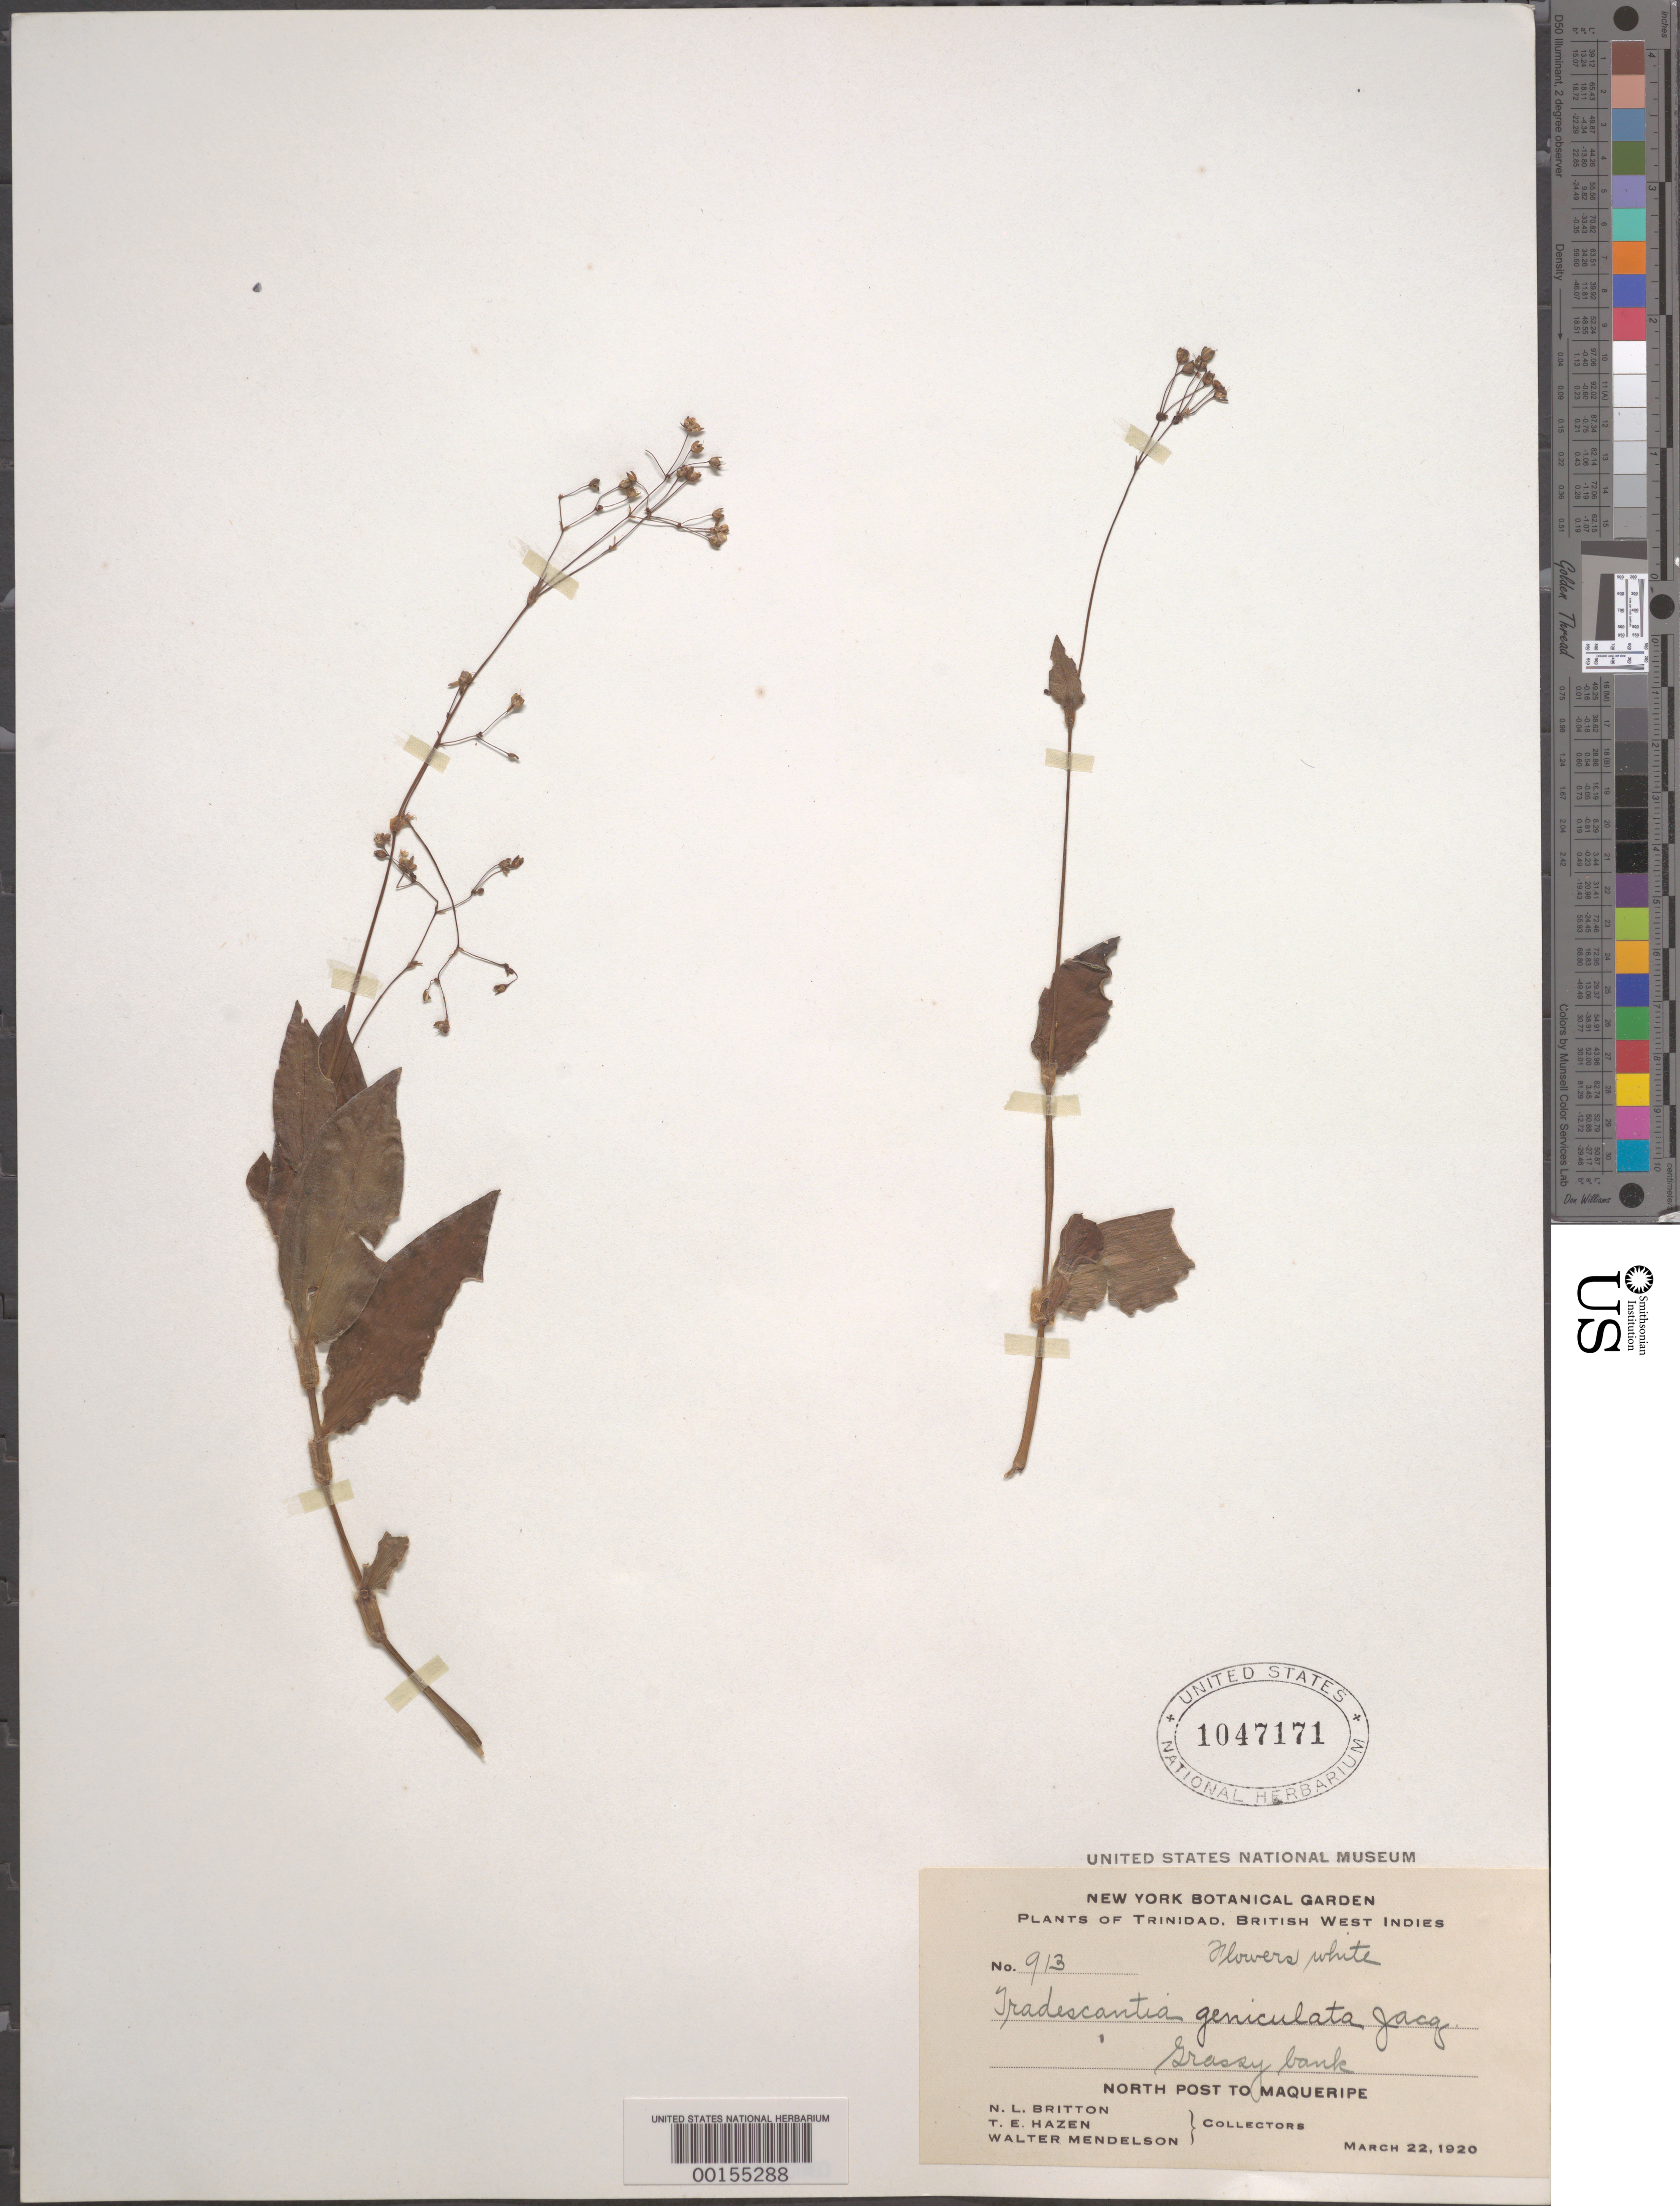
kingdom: Plantae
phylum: Tracheophyta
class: Liliopsida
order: Commelinales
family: Commelinaceae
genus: Gibasis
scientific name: Gibasis geniculata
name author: (Jacq.) Rohweder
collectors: N. Britton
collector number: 913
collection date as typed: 22 Mar 1920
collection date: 1920-03-22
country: Trinidad and Tobago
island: Trinidad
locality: North post to maqueripe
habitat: Grassy bank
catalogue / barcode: US 1047171